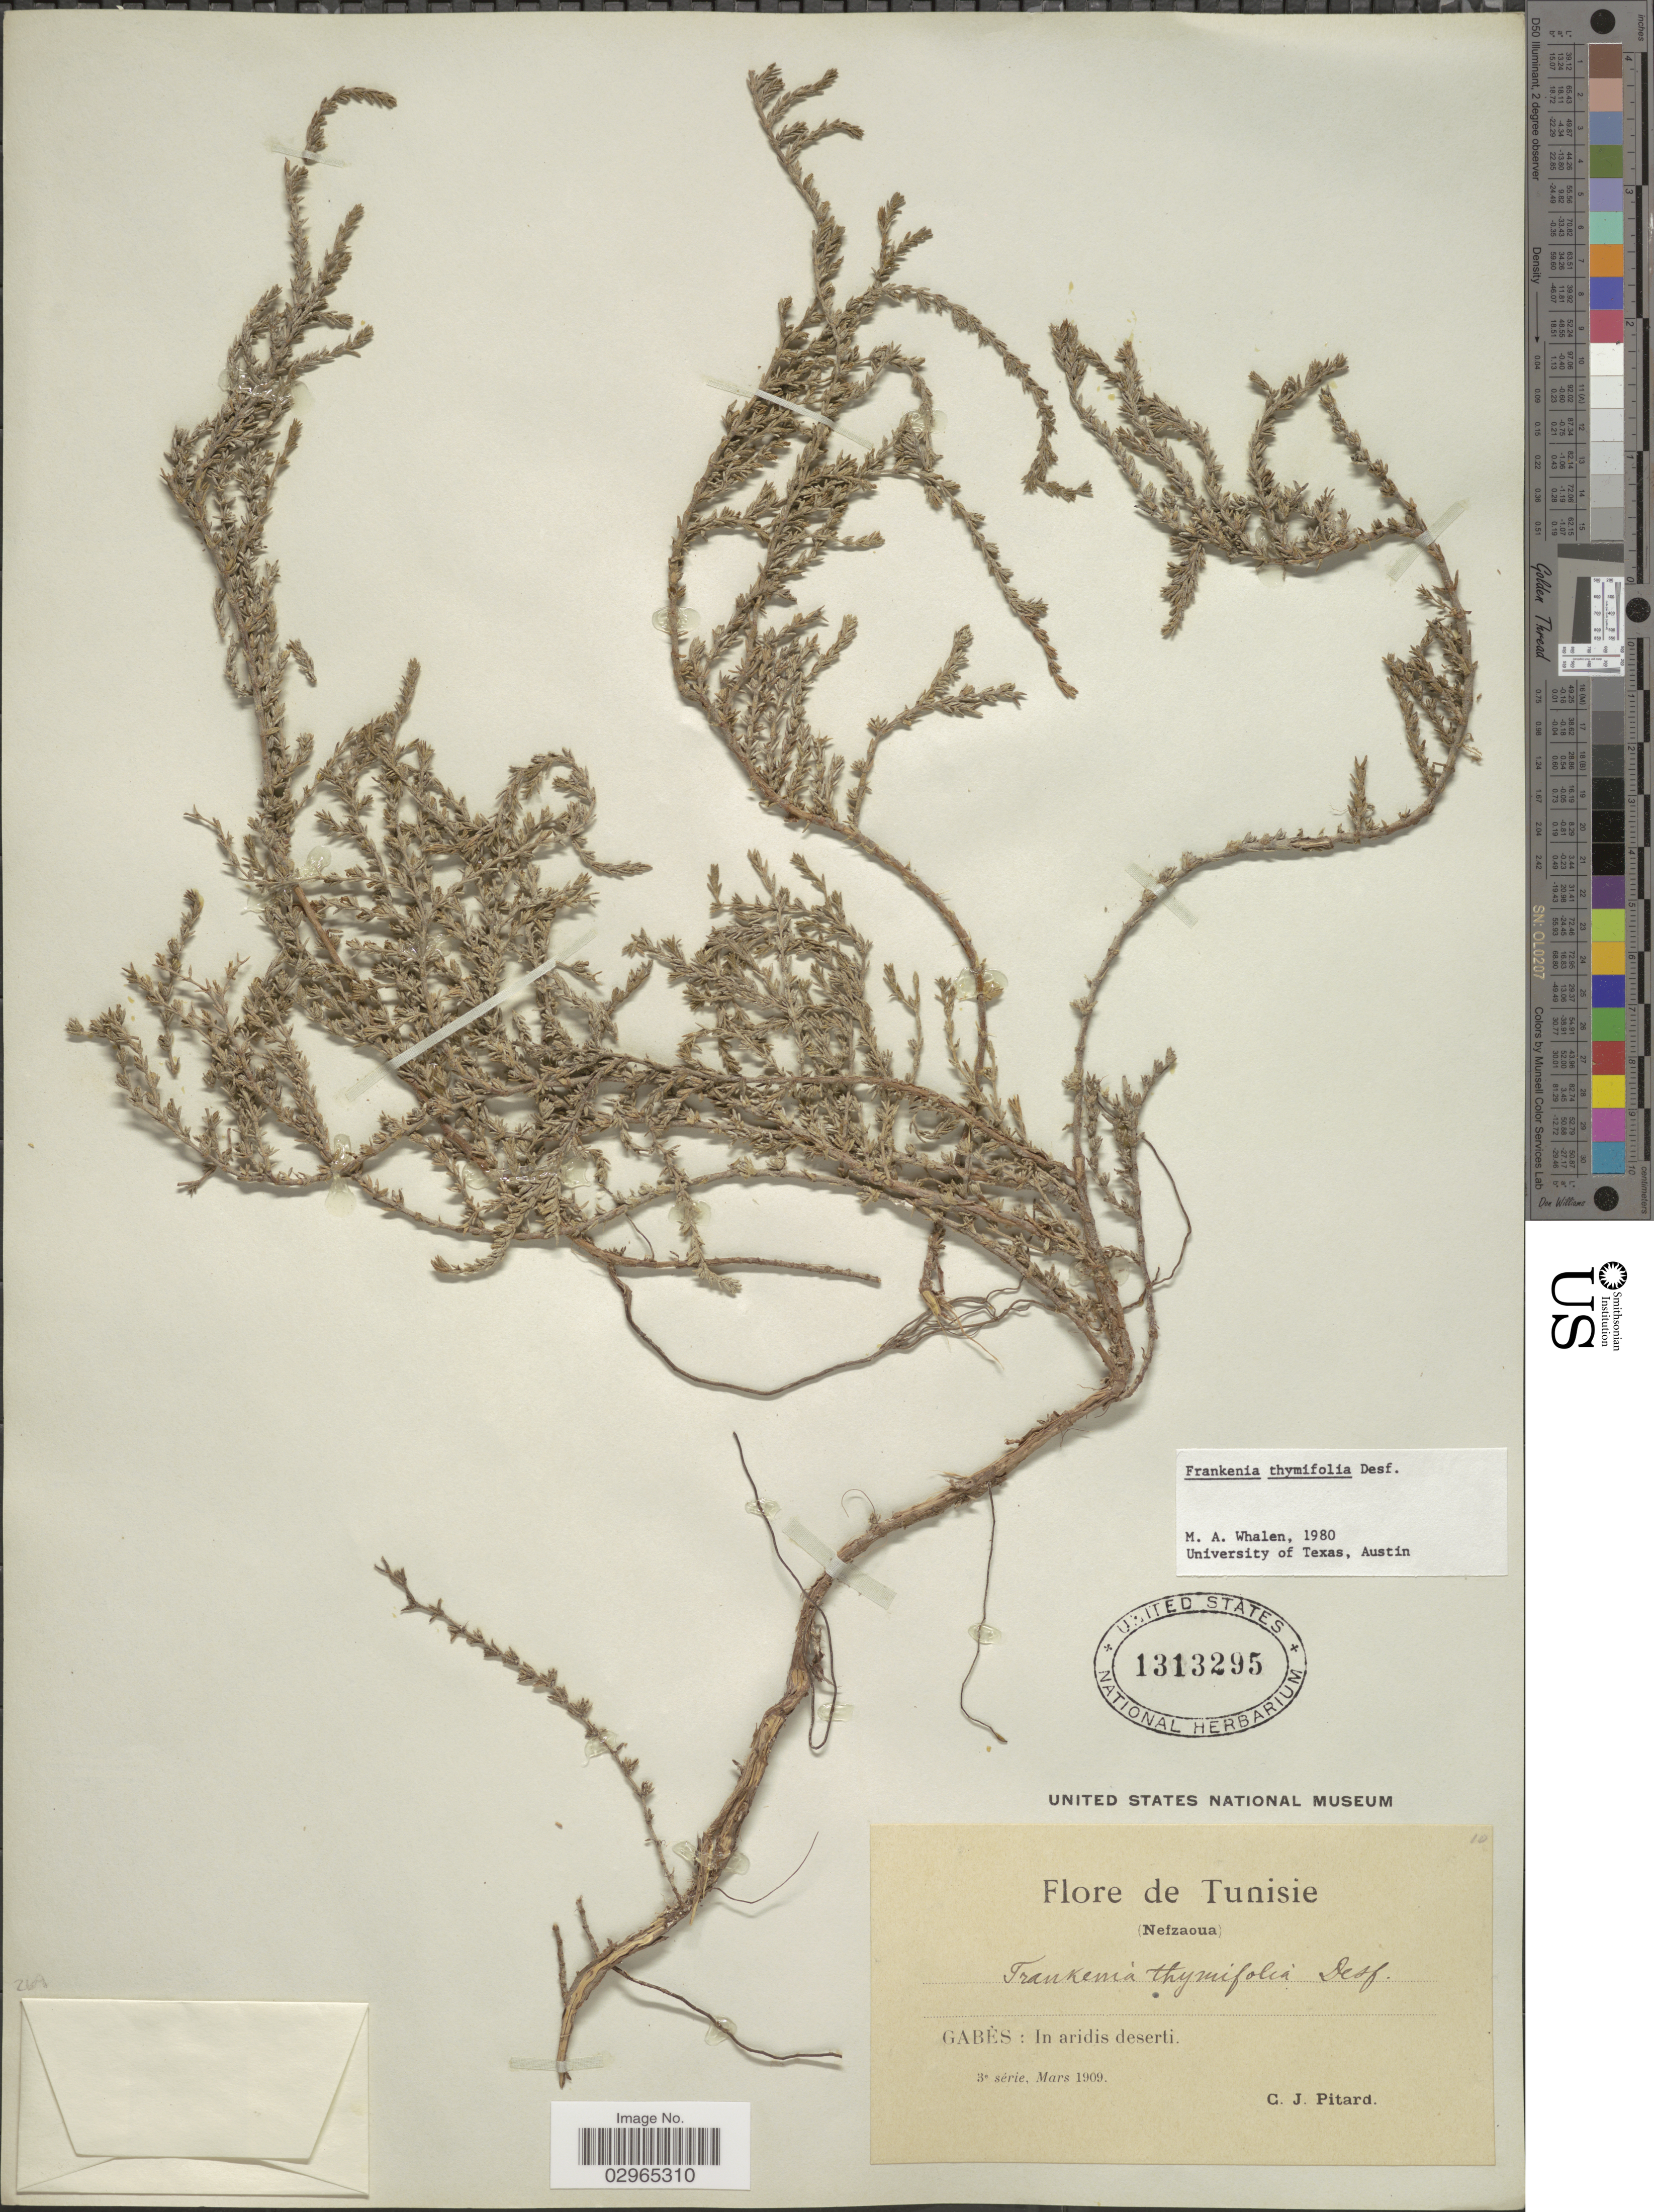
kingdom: Plantae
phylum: Tracheophyta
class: Magnoliopsida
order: Caryophyllales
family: Frankeniaceae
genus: Frankenia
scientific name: Frankenia thymifolia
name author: Desf.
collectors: C. Pitard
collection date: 1909-03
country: Tunisia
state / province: Gabès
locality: (Nefzaoua). Gabès: In aridis deserti.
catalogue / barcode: US 1313295